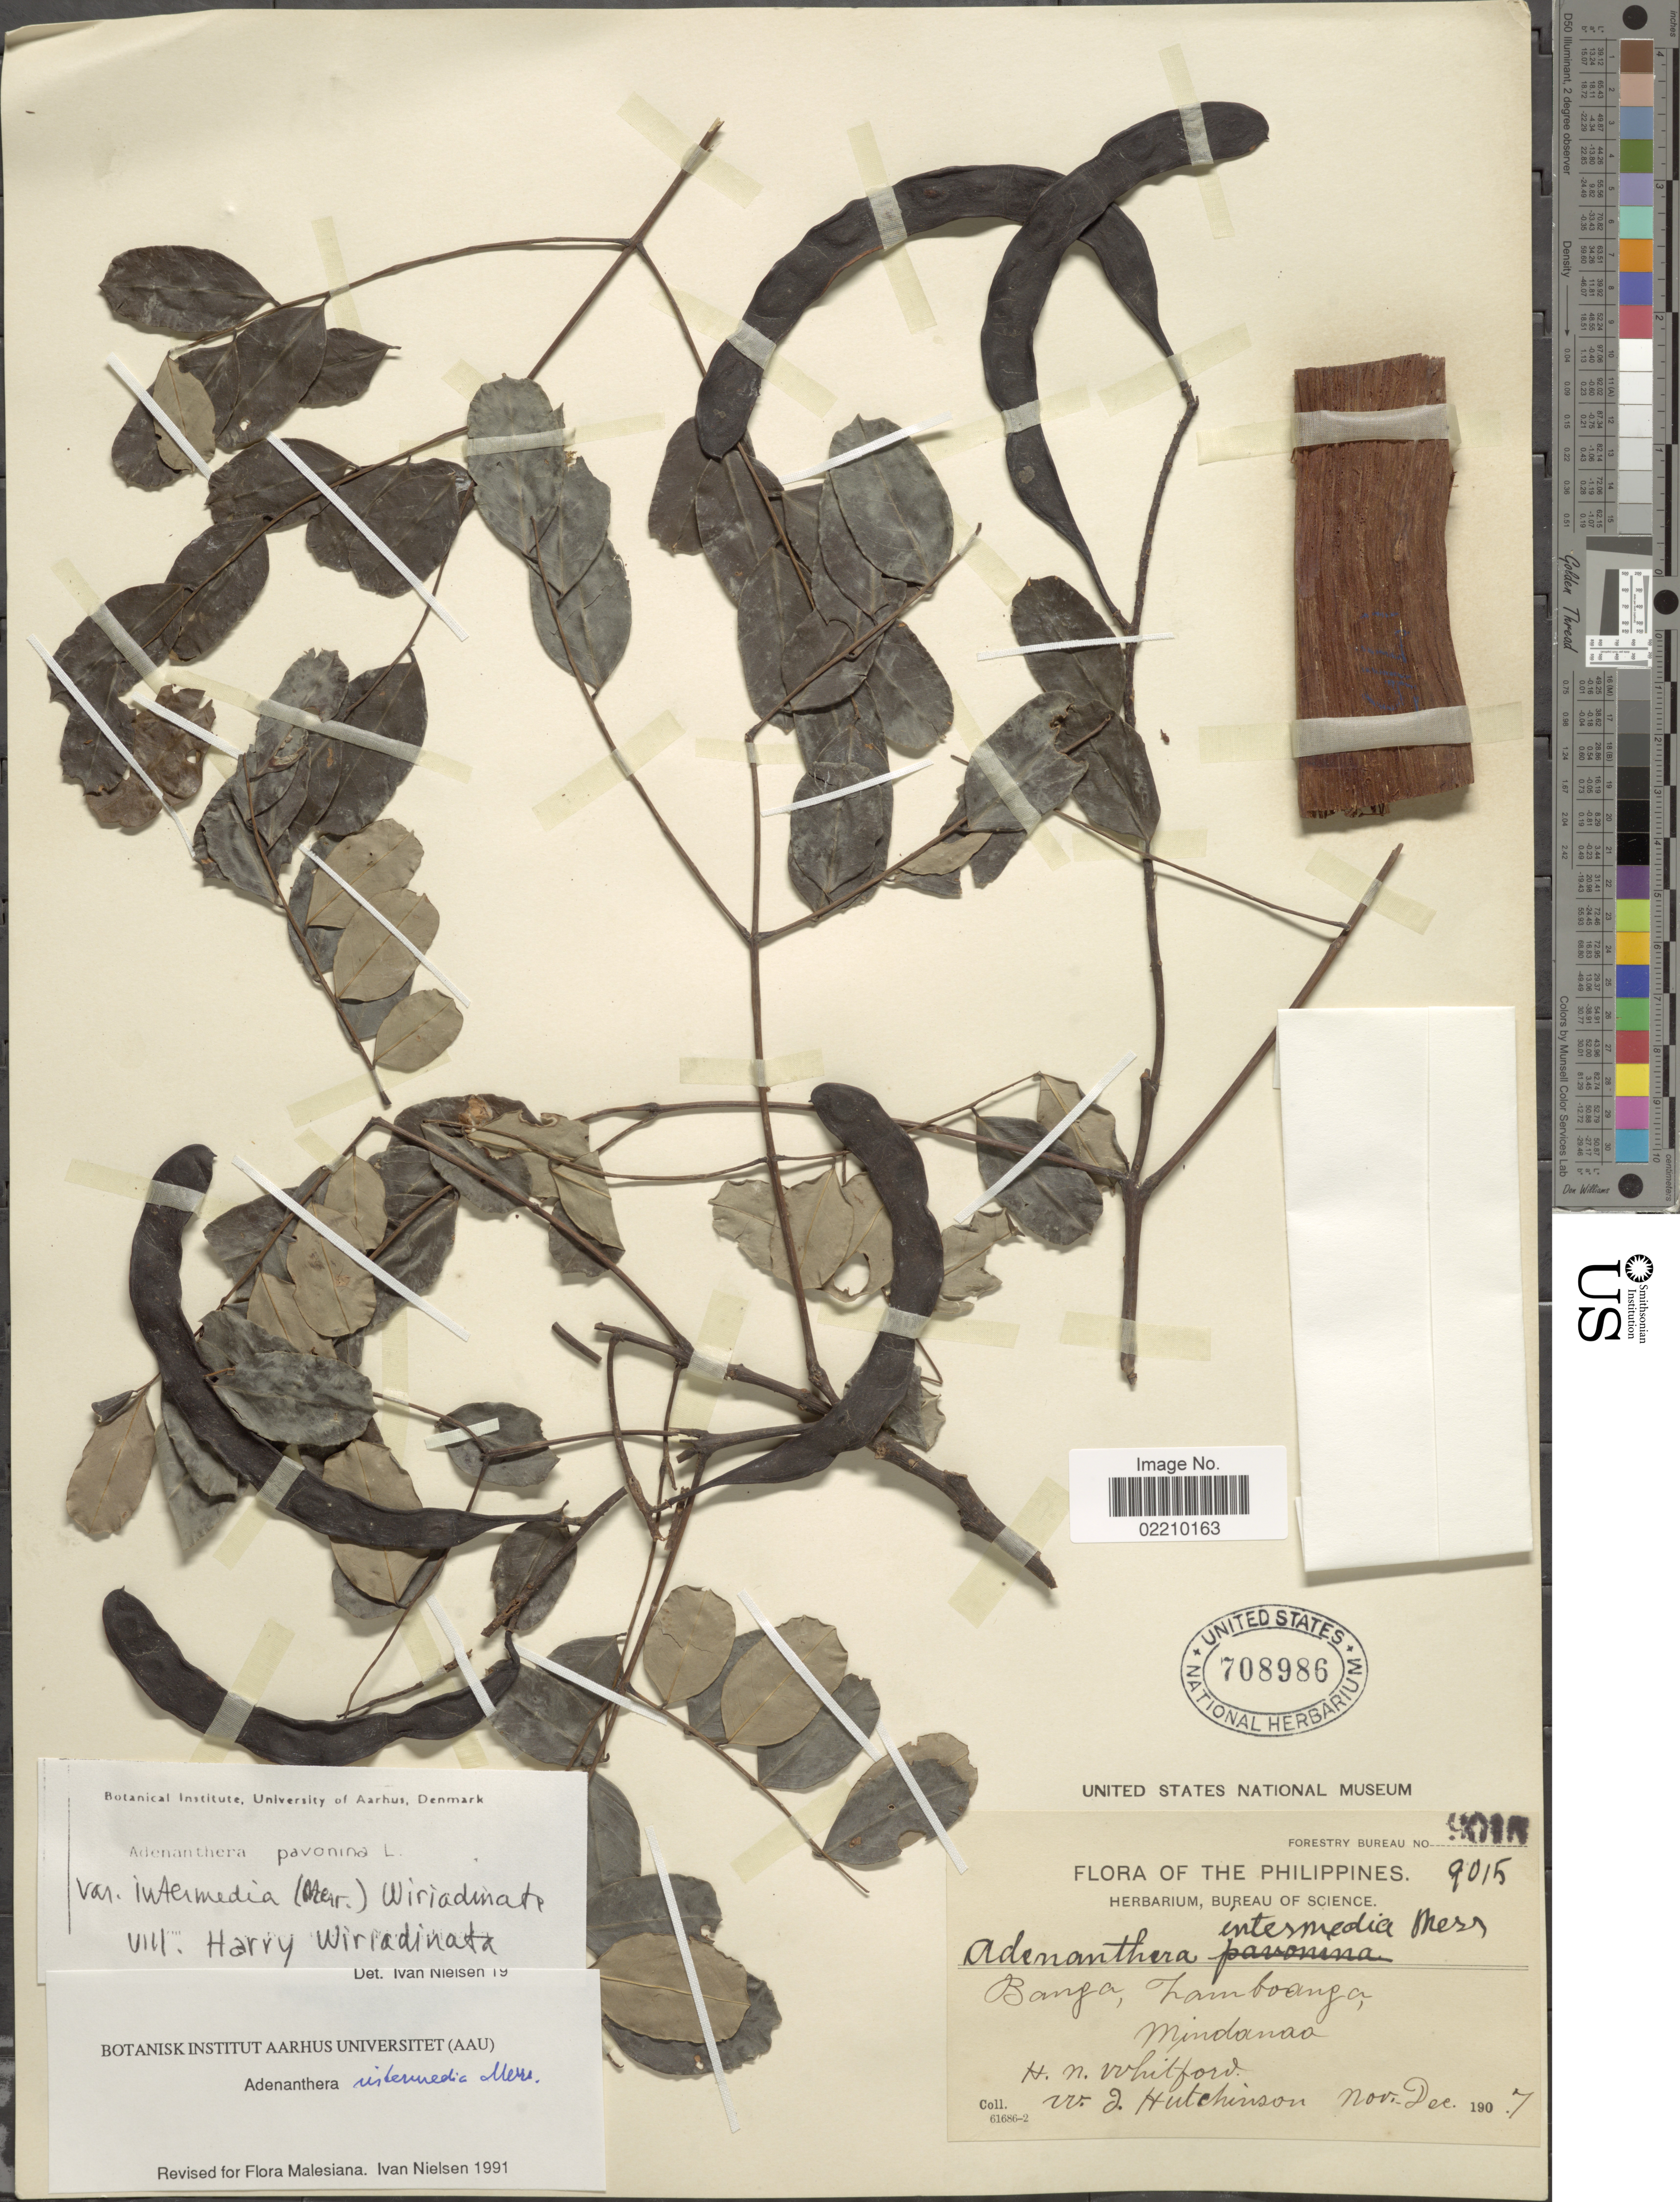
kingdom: Plantae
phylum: Tracheophyta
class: Magnoliopsida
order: Fabales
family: Fabaceae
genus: Adenanthera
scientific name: Adenanthera intermedia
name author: Merr.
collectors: H. N. Whitford & W. J. Hutchinson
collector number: Forestry Bureau 9018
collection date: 1907-11/1907-12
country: Philippines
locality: Banga, Zamboanga, Mindanao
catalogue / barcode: US 708986